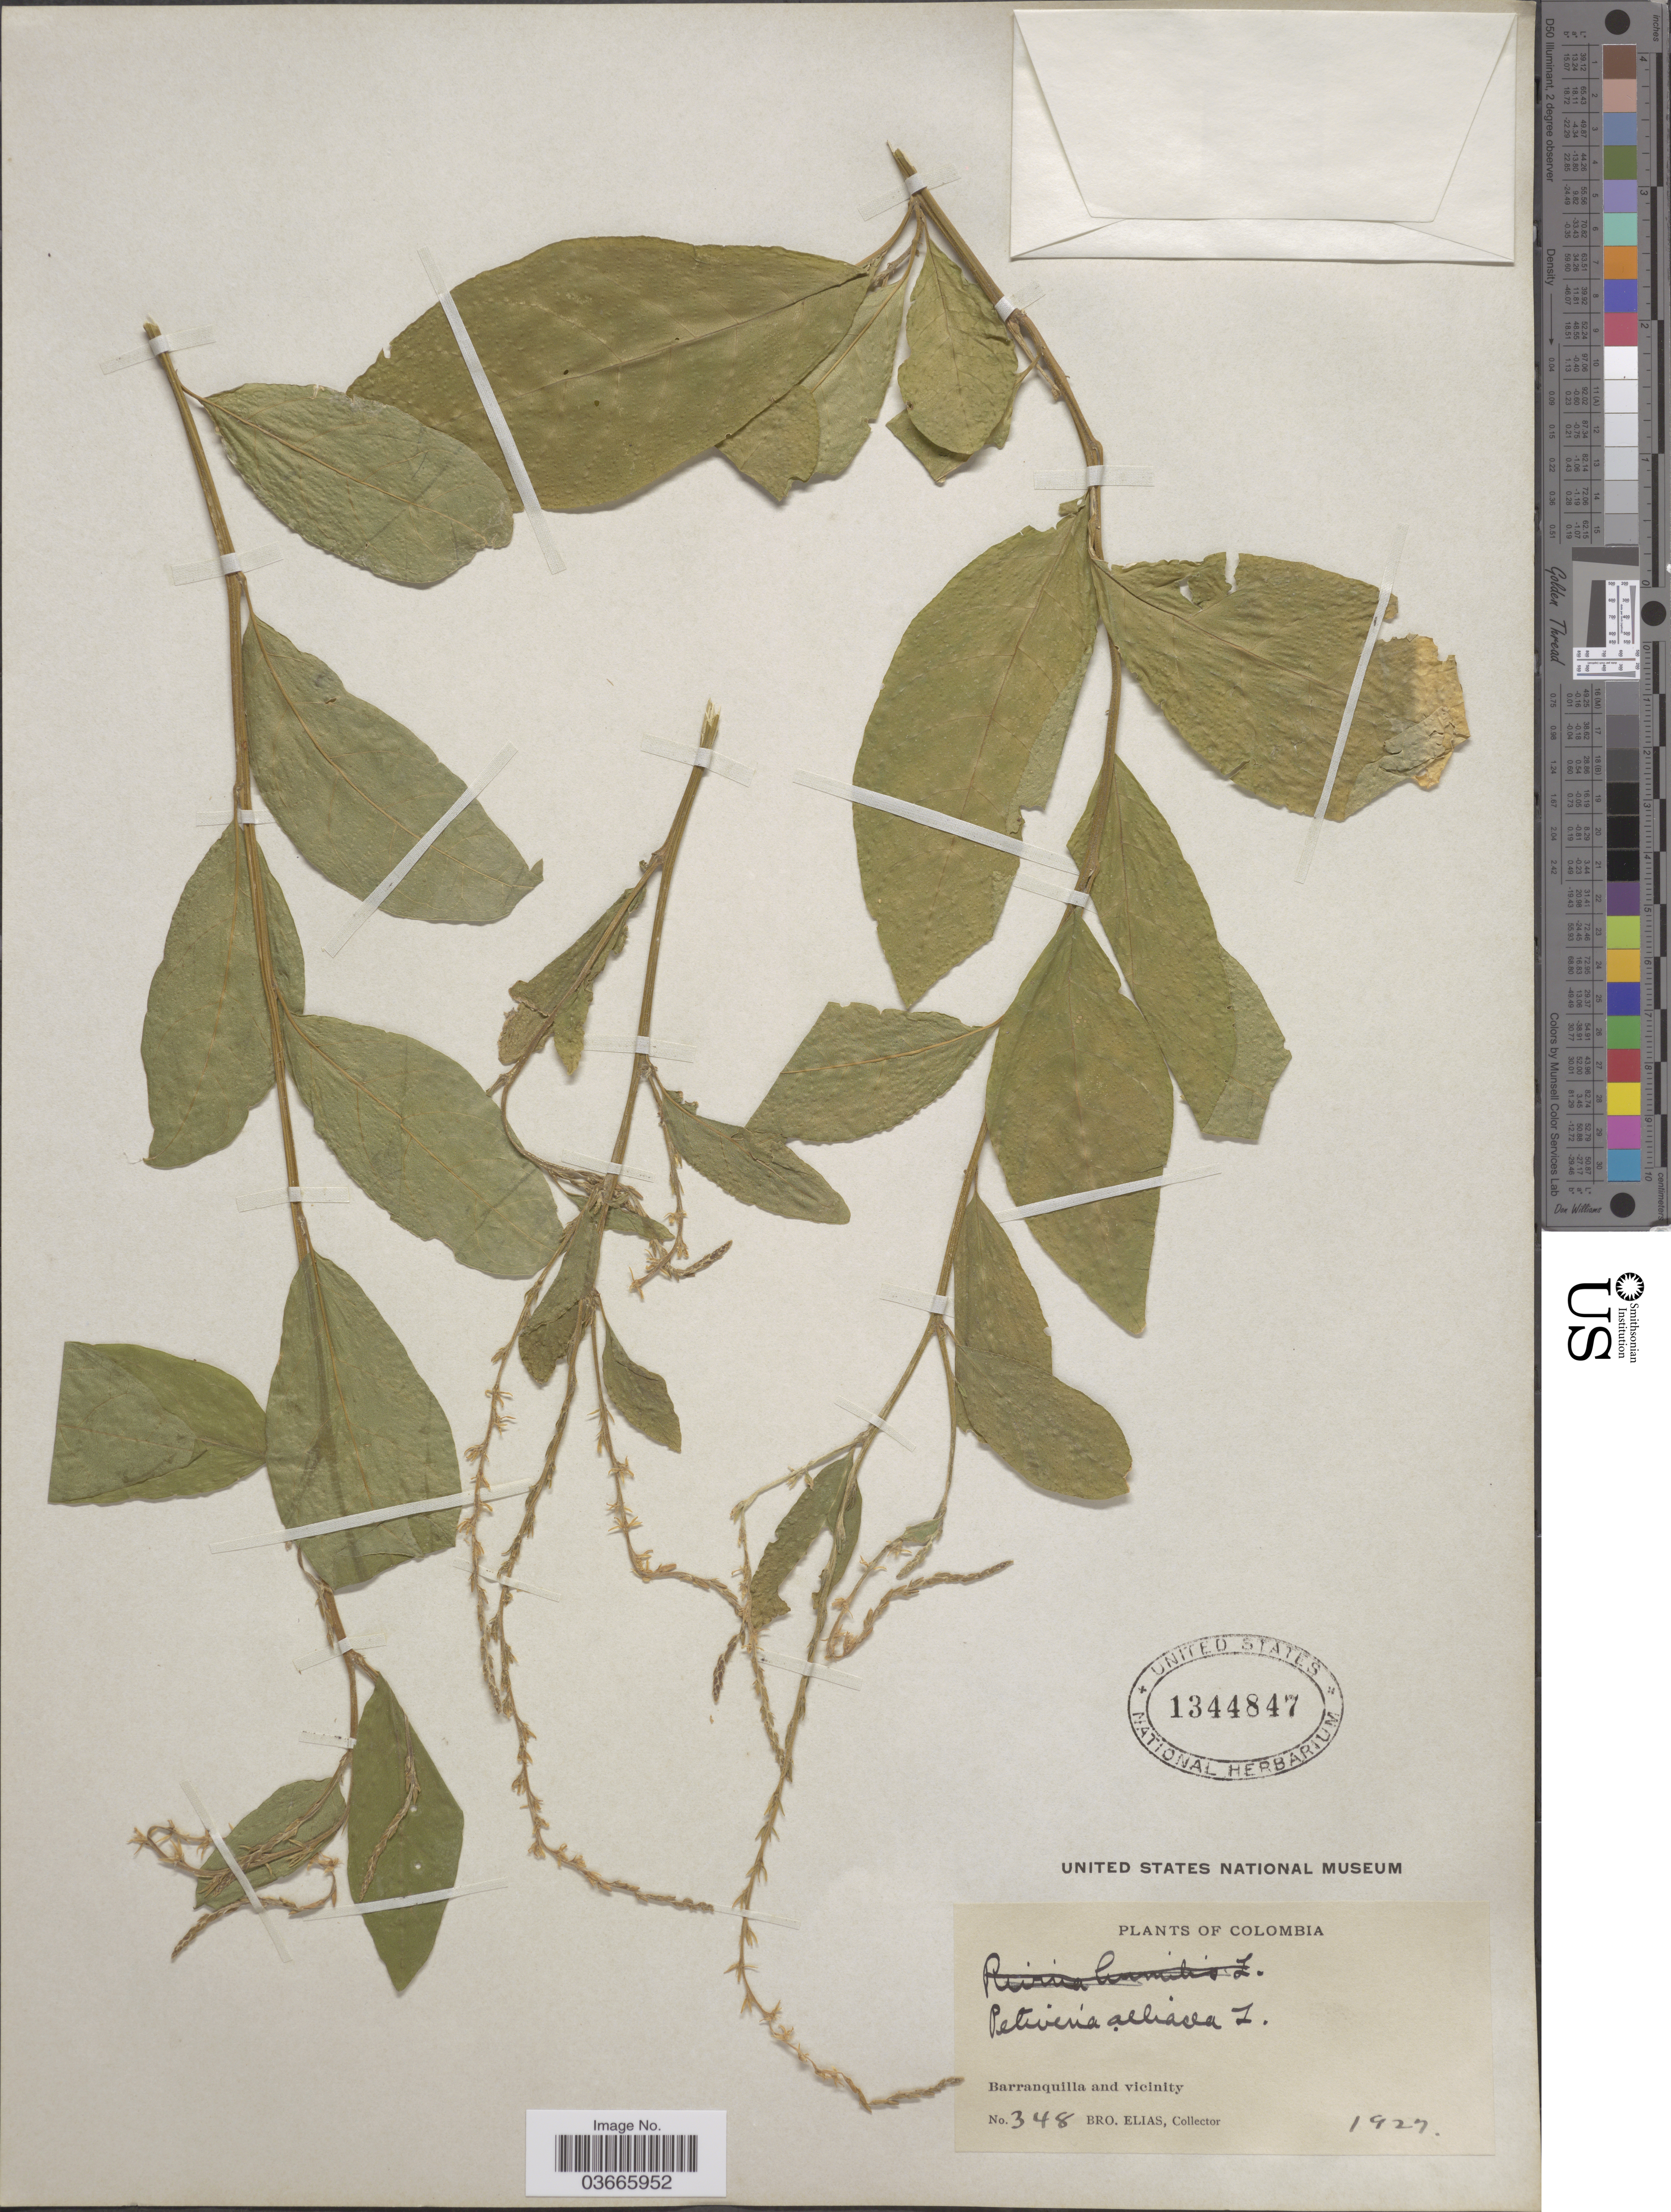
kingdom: Plantae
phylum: Tracheophyta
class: Magnoliopsida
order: Caryophyllales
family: Phytolaccaceae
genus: Petiveria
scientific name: Petiveria alliacea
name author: L.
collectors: Bro. Elias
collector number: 348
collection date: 1927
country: Colombia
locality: Barranquilla and vicinity.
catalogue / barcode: US 1344847